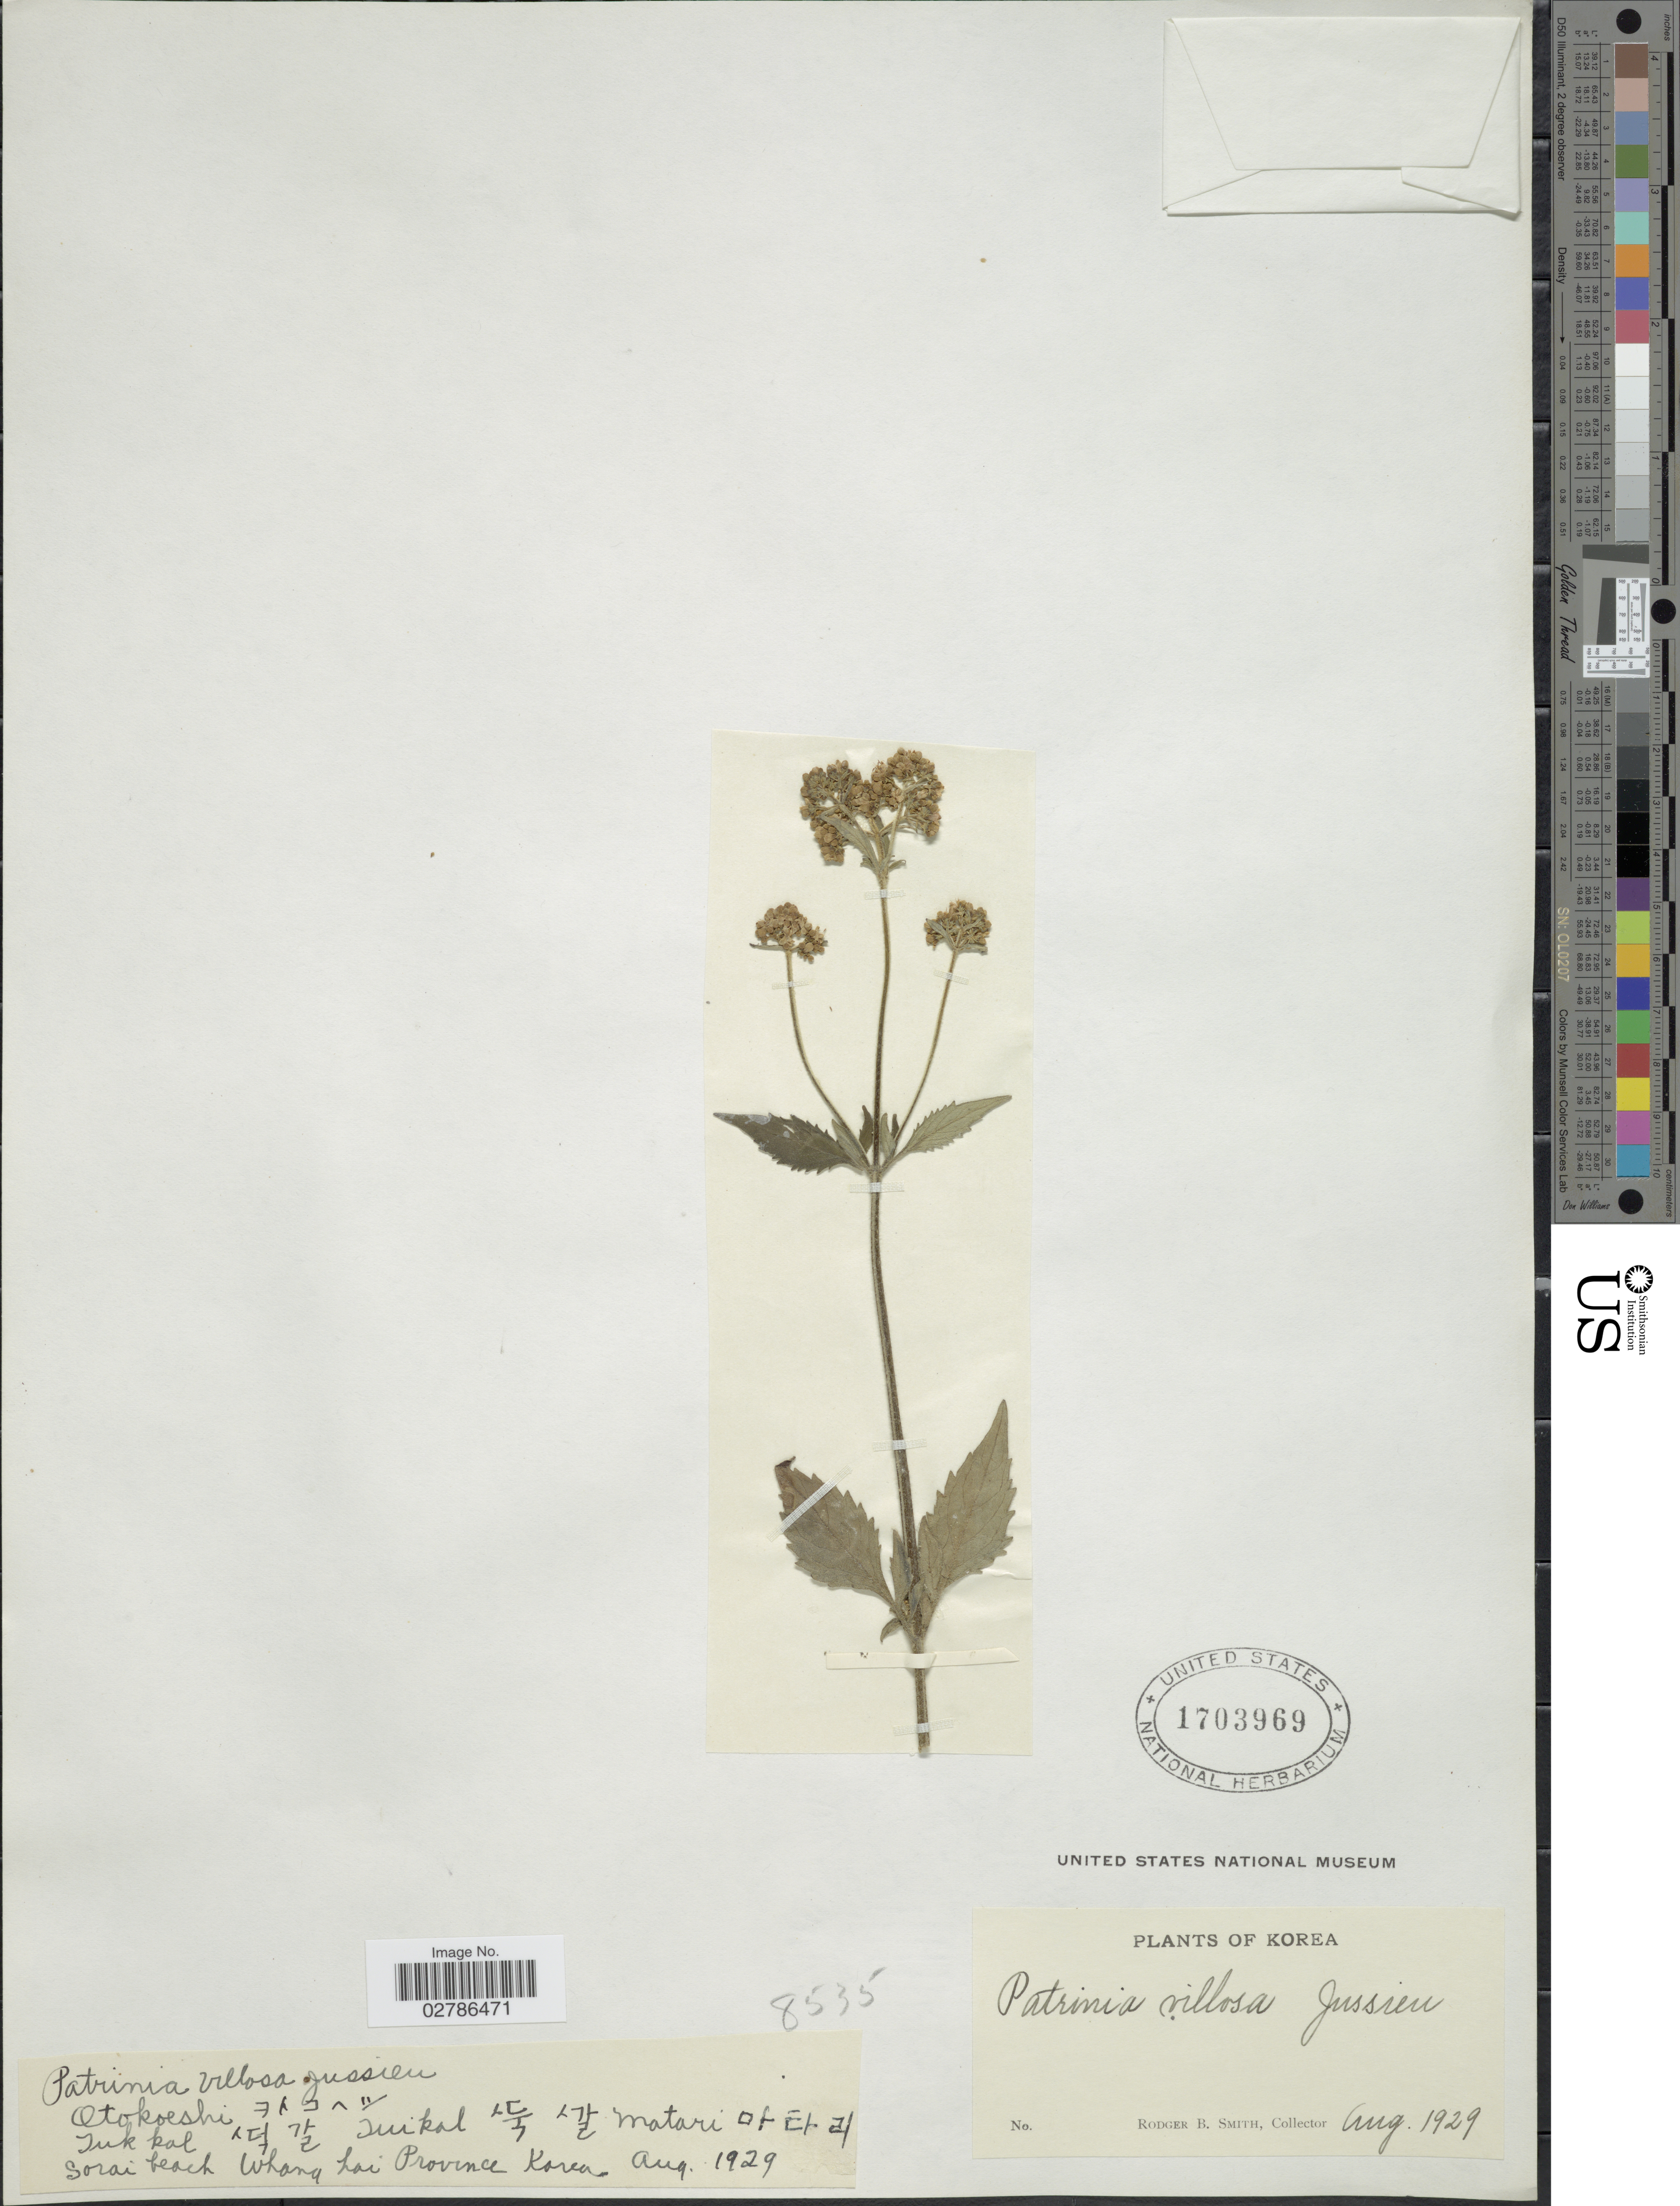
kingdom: Plantae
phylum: Tracheophyta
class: Magnoliopsida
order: Dipsacales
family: Caprifoliaceae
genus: Patrinia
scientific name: Patrinia villosa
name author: (Thunb.) Dufr.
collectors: R. B. Smith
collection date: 1929-08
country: North Korea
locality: Otokoeshi X, Tuk kal X, Tuikal X, Matari X, Sorai beach, Whong hai Province.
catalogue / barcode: US 1703969